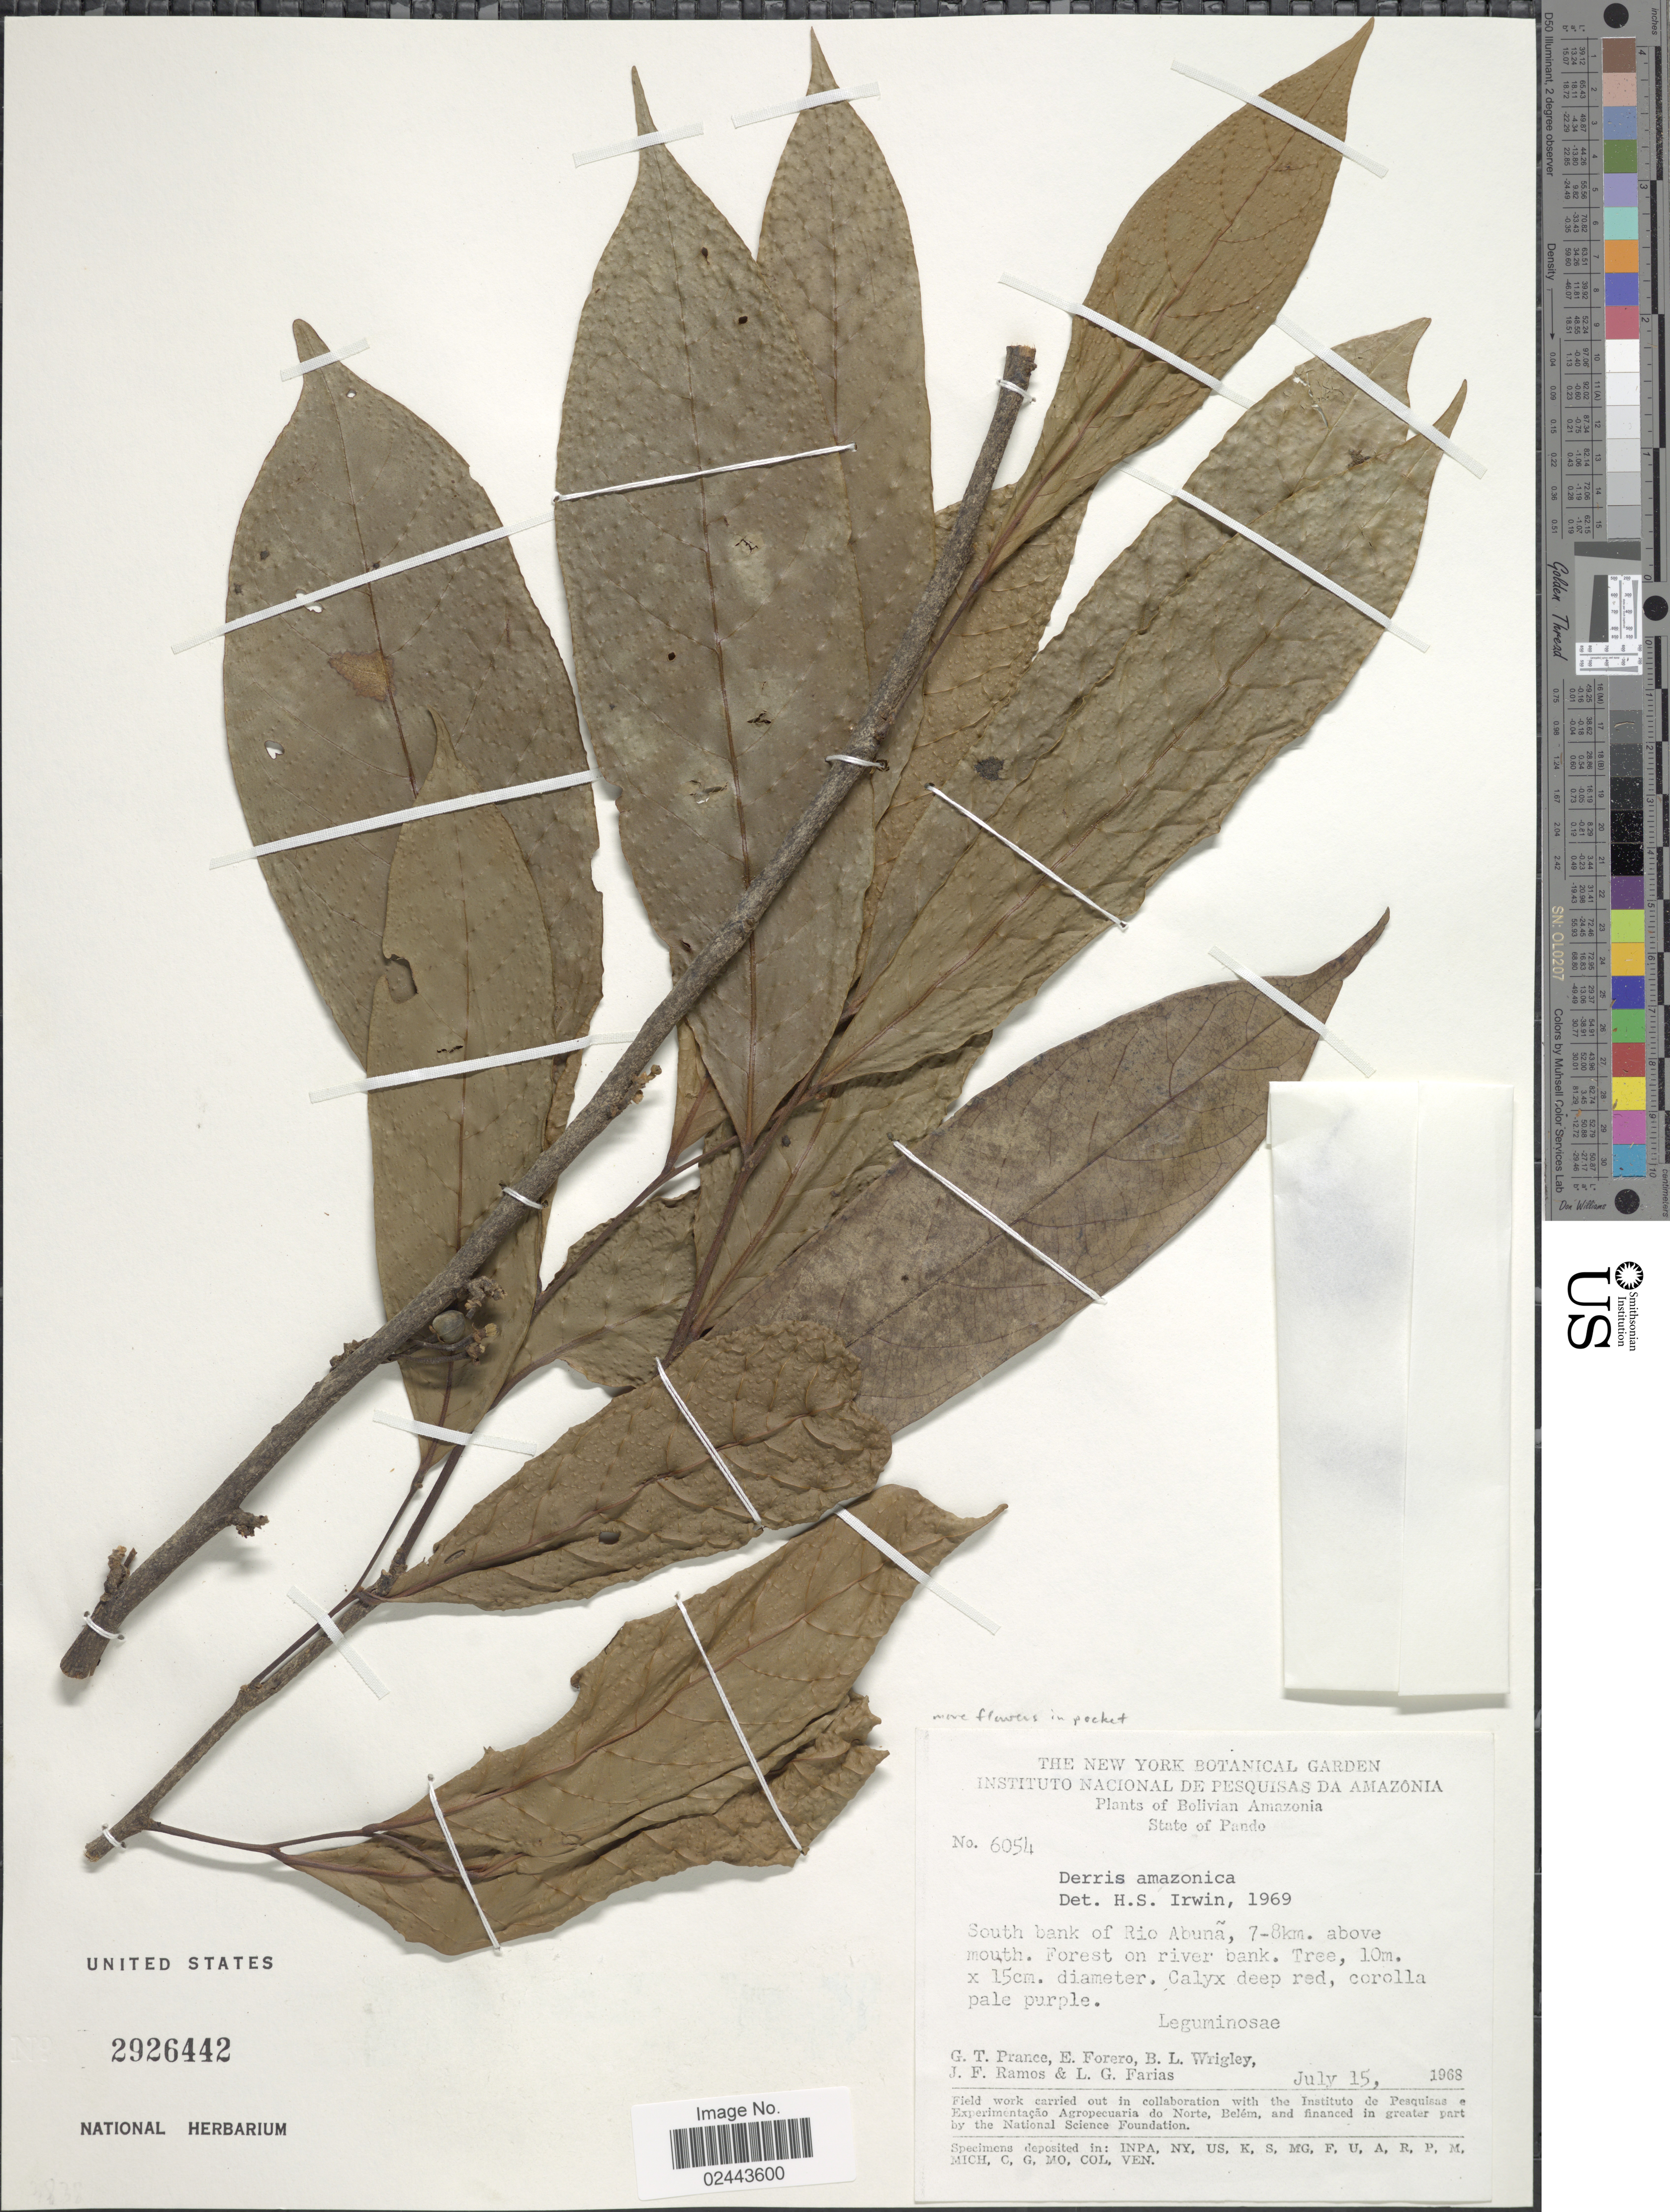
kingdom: Plantae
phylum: Tracheophyta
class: Magnoliopsida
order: Fabales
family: Fabaceae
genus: Deguelia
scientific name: Deguelia sp.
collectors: G. T. Prance, E. Forero, B. L. Wrigley, J. F. Ramos & L. G. Farias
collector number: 6054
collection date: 1968-07-15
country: Bolivia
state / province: Pando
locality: Bolivian Amazonia, south bank of Rio Abuna, 7-8km. above mouth, forest on river bank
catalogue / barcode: US 2926442